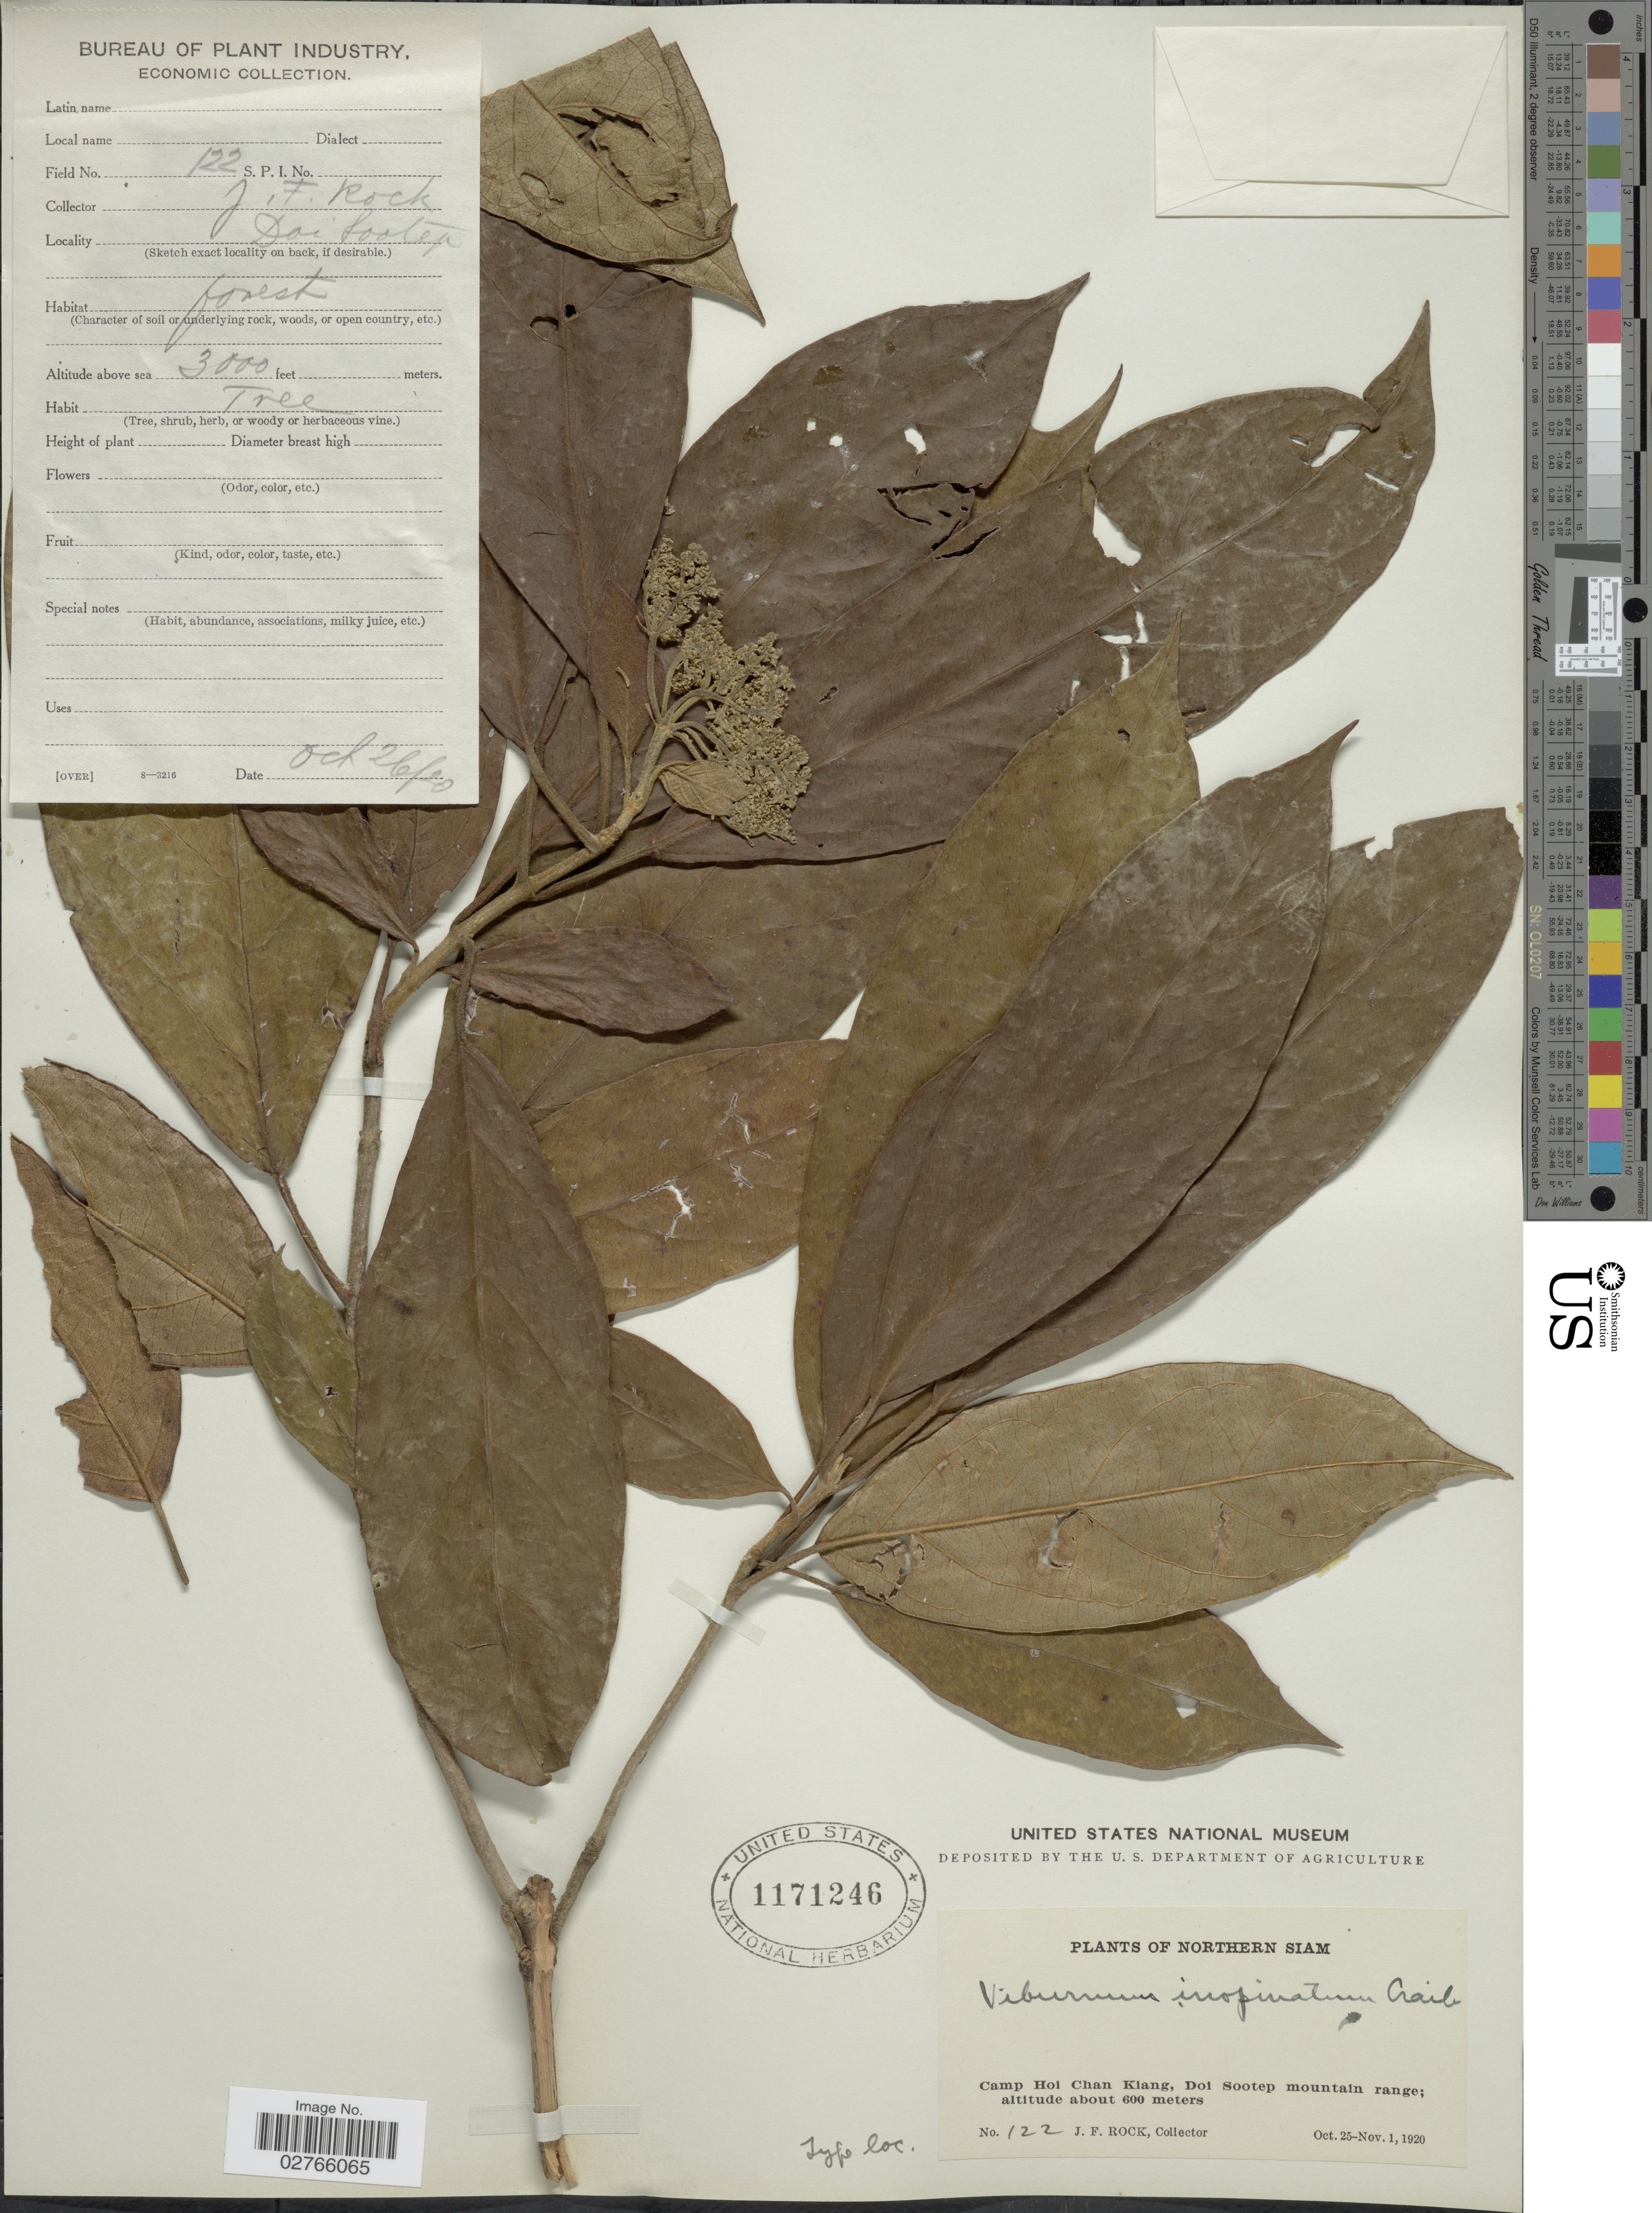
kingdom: Plantae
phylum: Tracheophyta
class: Magnoliopsida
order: Dipsacales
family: Viburnaceae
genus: Viburnum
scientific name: Viburnum inopinatum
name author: Craib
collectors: J. Rock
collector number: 122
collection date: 1920-10-26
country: Thailand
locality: Northern Siam, Camp Hoi Chan Kiang, Doi Sootep mountain range.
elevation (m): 600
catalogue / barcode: US 1171246